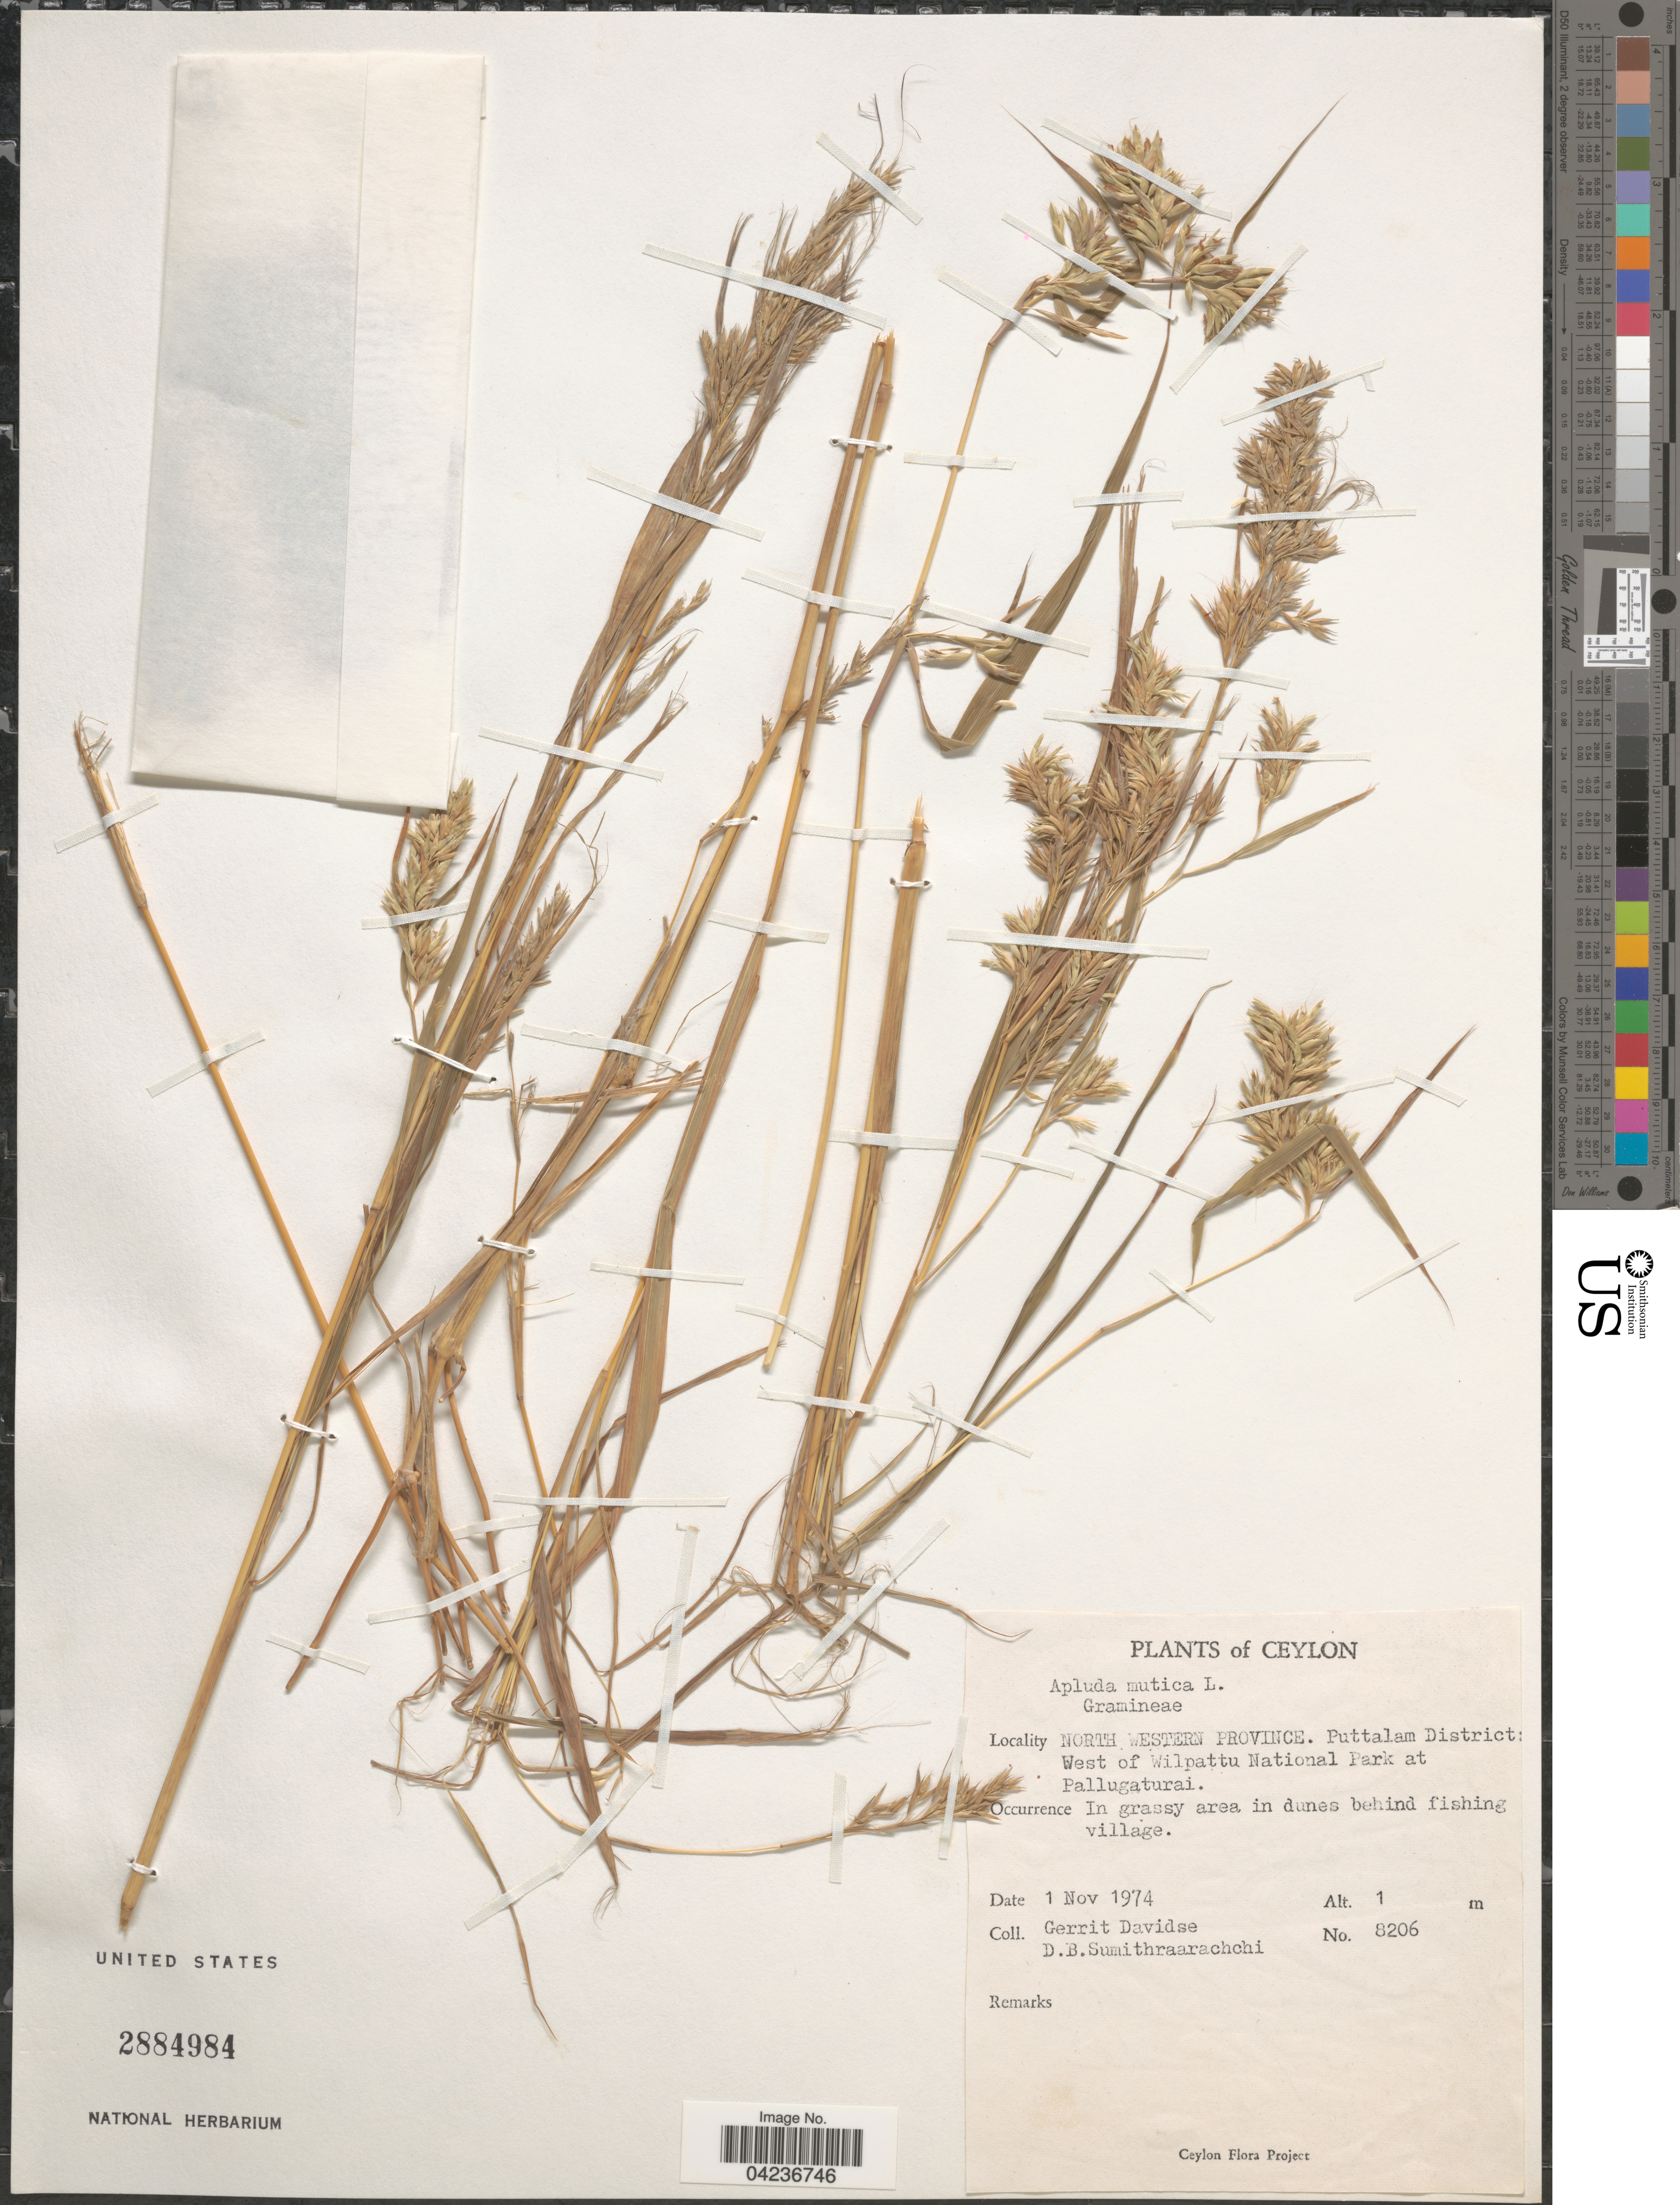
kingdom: Plantae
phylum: Tracheophyta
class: Liliopsida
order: Poales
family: Poaceae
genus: Apluda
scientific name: Apluda mutica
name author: L.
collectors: G. Davidse & D. B. Sumithraarachchi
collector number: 8206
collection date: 1974-11-01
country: Sri Lanka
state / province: North Western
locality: Ceylon. Puttalam District: West of Wilpattu National Park at Pallugaturai.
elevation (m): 1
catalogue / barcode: US 2884984